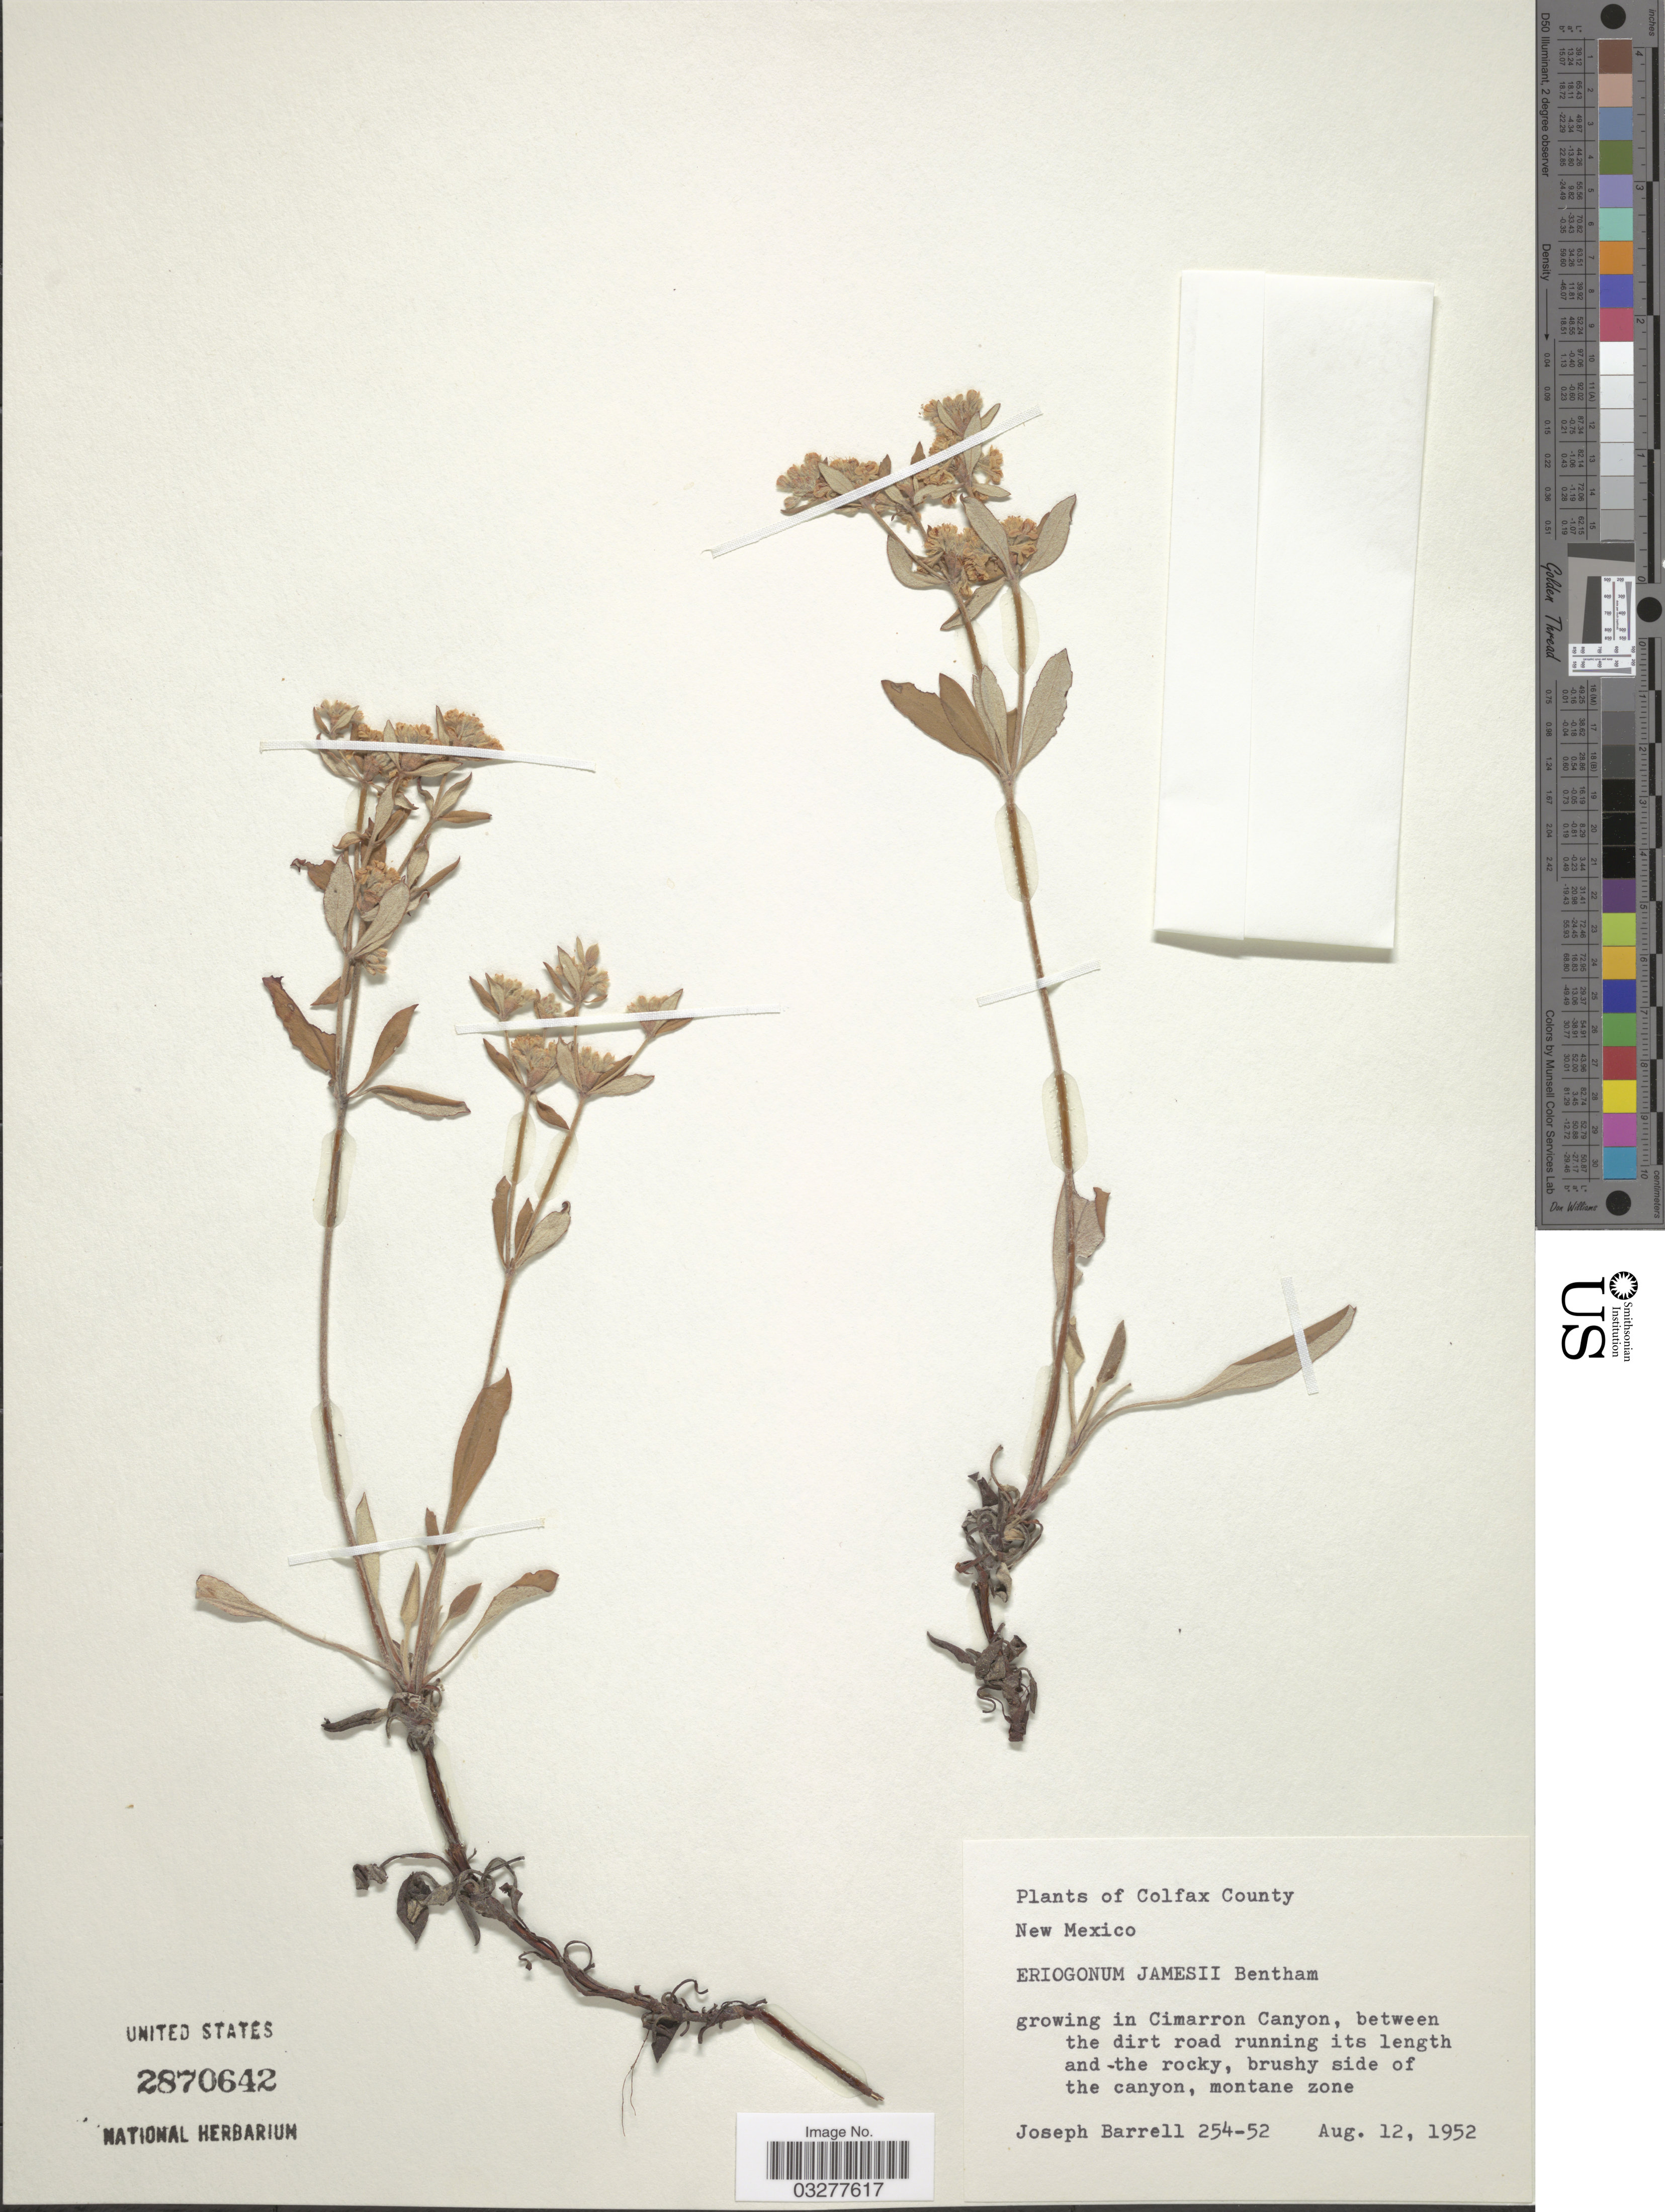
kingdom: Plantae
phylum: Tracheophyta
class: Magnoliopsida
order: Caryophyllales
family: Polygonaceae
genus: Eriogonum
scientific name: Eriogonum jamesii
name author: Benth.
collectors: J. Barrell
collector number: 254-52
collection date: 1952-08-12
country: United States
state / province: New Mexico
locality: Colfax County, growing in Cimarron Canyon, montane zone.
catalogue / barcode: US 2870642